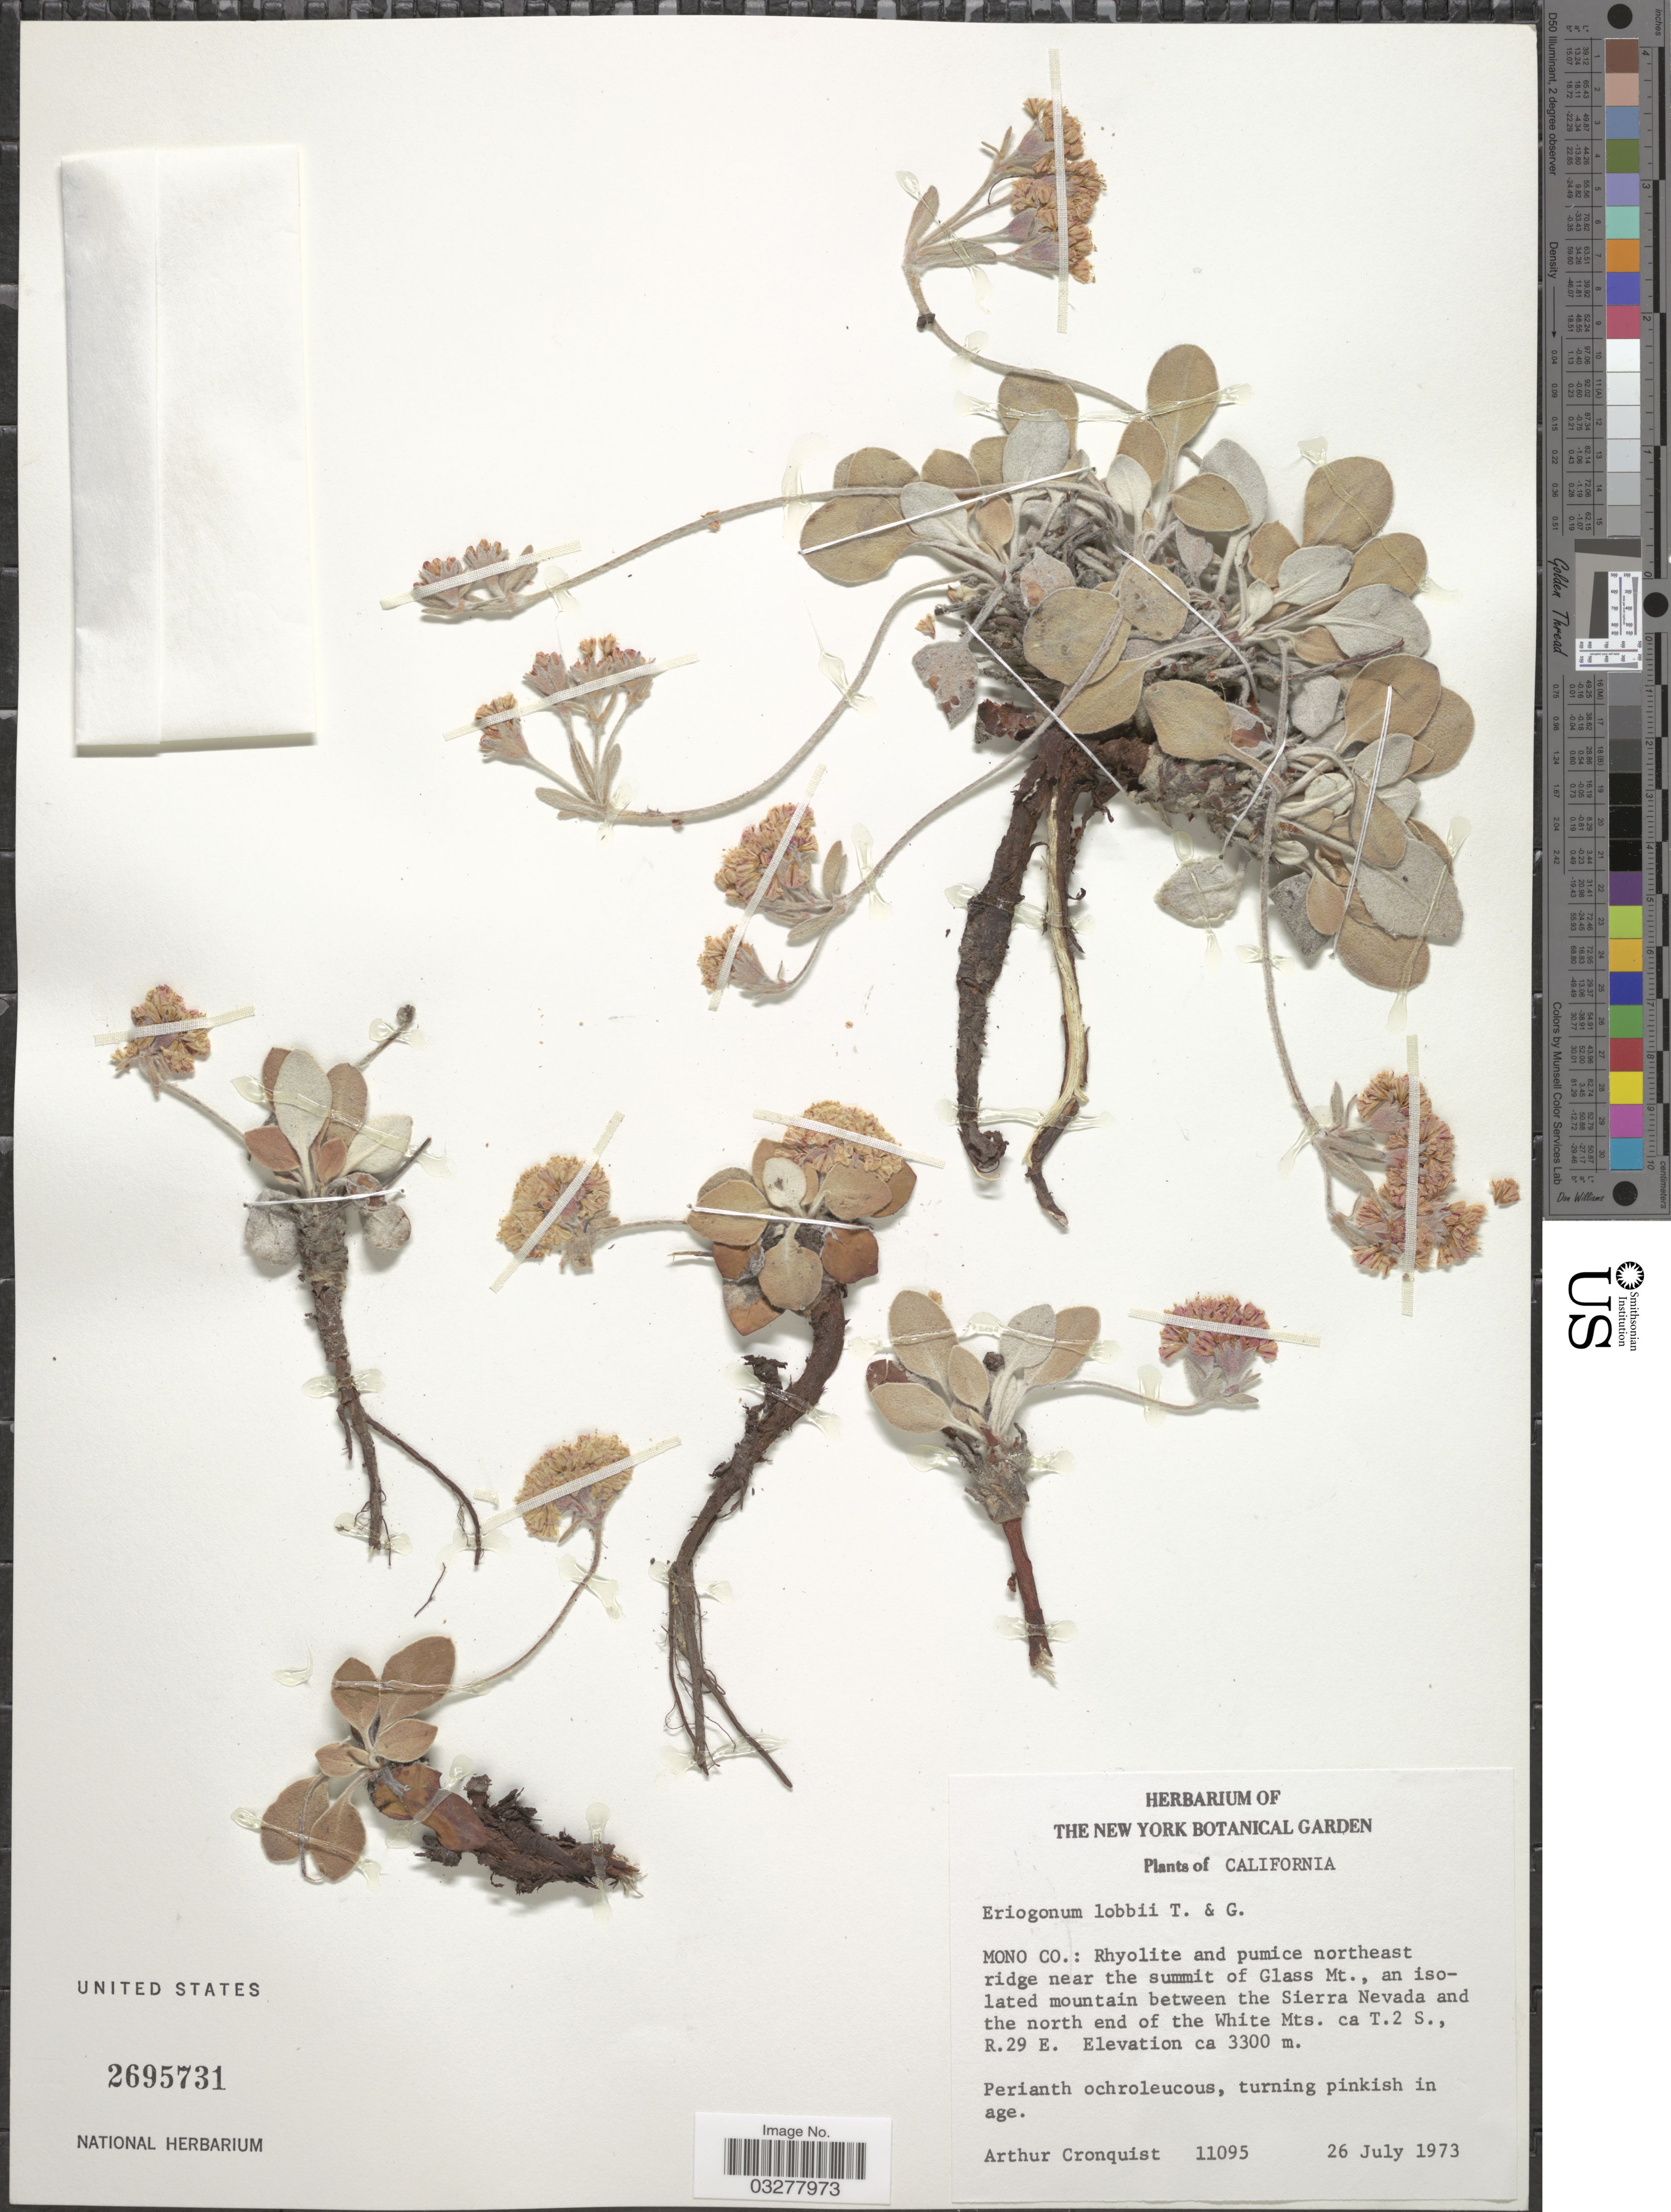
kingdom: Plantae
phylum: Tracheophyta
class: Magnoliopsida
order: Caryophyllales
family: Polygonaceae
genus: Eriogonum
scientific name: Eriogonum lobbii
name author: Torr. & A. Gray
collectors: A. J. Cronquist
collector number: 11095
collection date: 1973-07-26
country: United States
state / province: California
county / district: Mono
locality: Mono Co.: Northeast ridge near the summit of Glass Mt., an isolated mountain between the Sierra Nevada and the north end of the White Mts., ca T.2 S., R.29 E.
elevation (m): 3300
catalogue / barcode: US 2695731